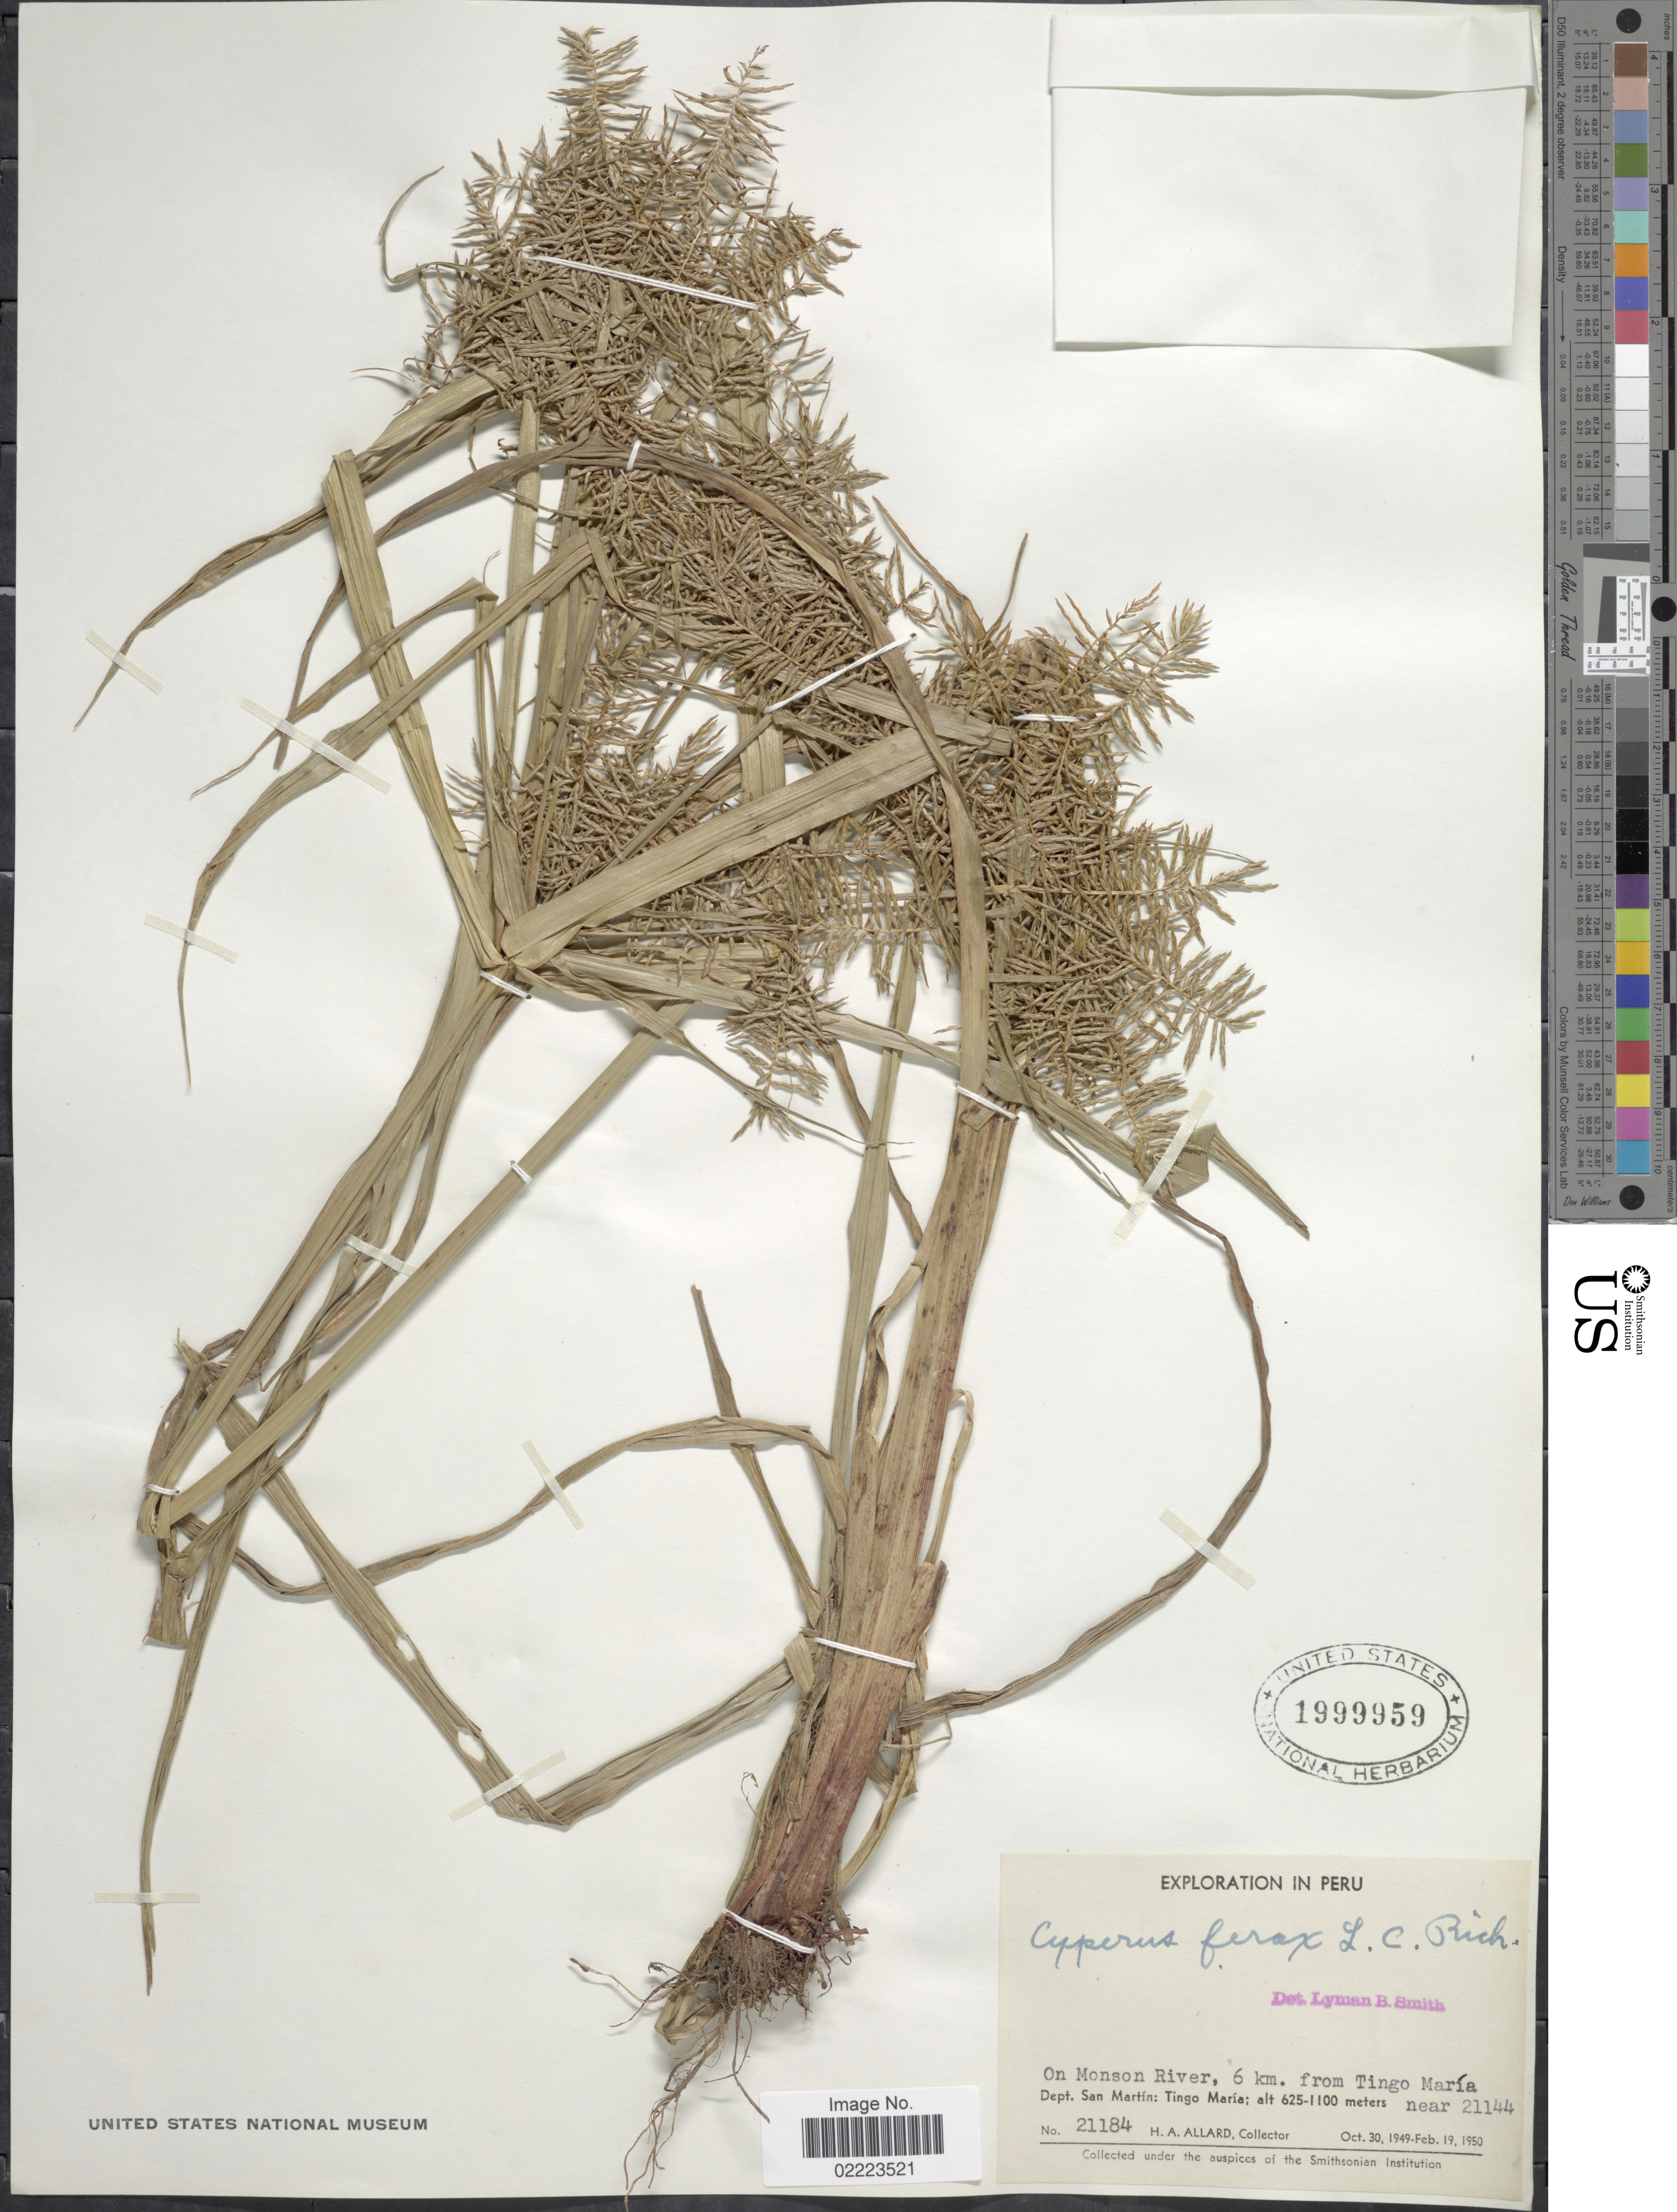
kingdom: Plantae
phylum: Tracheophyta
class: Liliopsida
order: Poales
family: Cyperaceae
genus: Cyperus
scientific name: Cyperus odoratus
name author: L.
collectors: H. A. Allard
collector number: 21184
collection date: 1949-10-30/1950-02-19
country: Peru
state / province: San Martín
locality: On Monson River, 6 km. from Tingo Maria. Dept. San Martin: Tingo Maria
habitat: on river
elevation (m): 625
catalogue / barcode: US 1999959